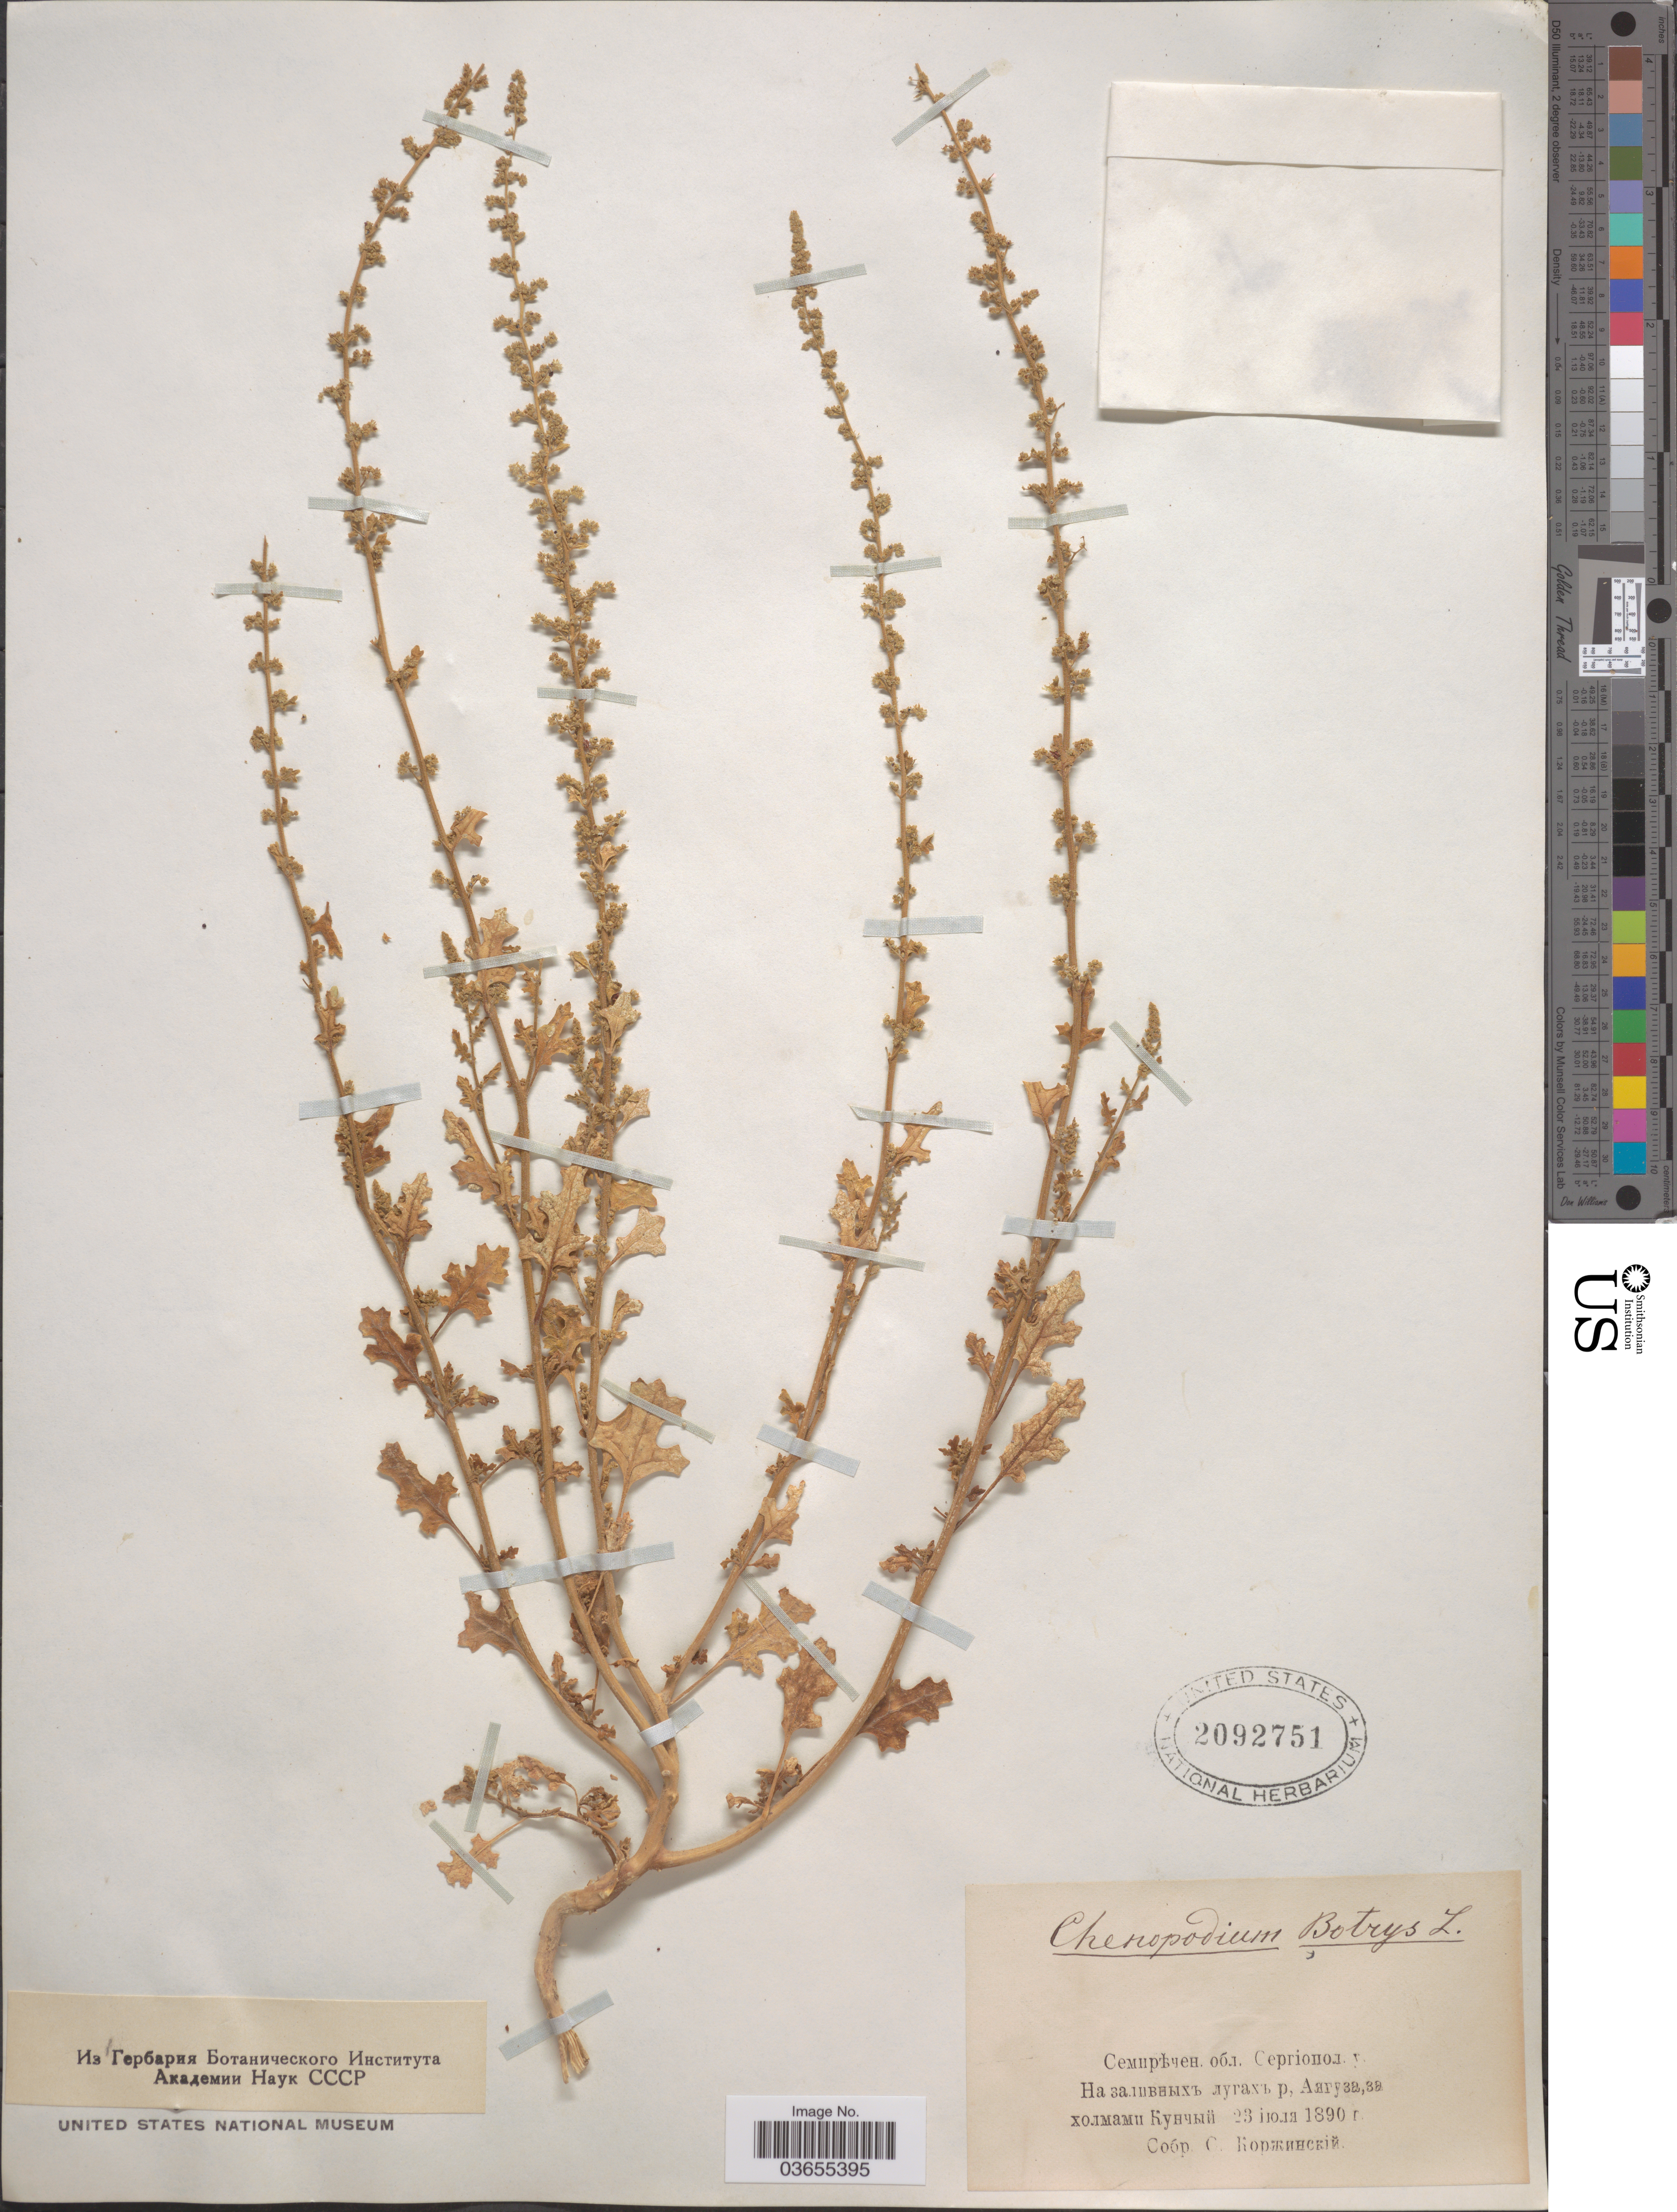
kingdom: Plantae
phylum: Tracheophyta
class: Magnoliopsida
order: Caryophyllales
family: Amaranthaceae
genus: Chenopodium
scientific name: Chenopodium botrys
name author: L.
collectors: S. Korzhinskiy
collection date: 1890-05-23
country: Kazakhstan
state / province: East Kazakhstan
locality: River Ayaguz, after Kunchyi Hills.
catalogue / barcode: US 2092751